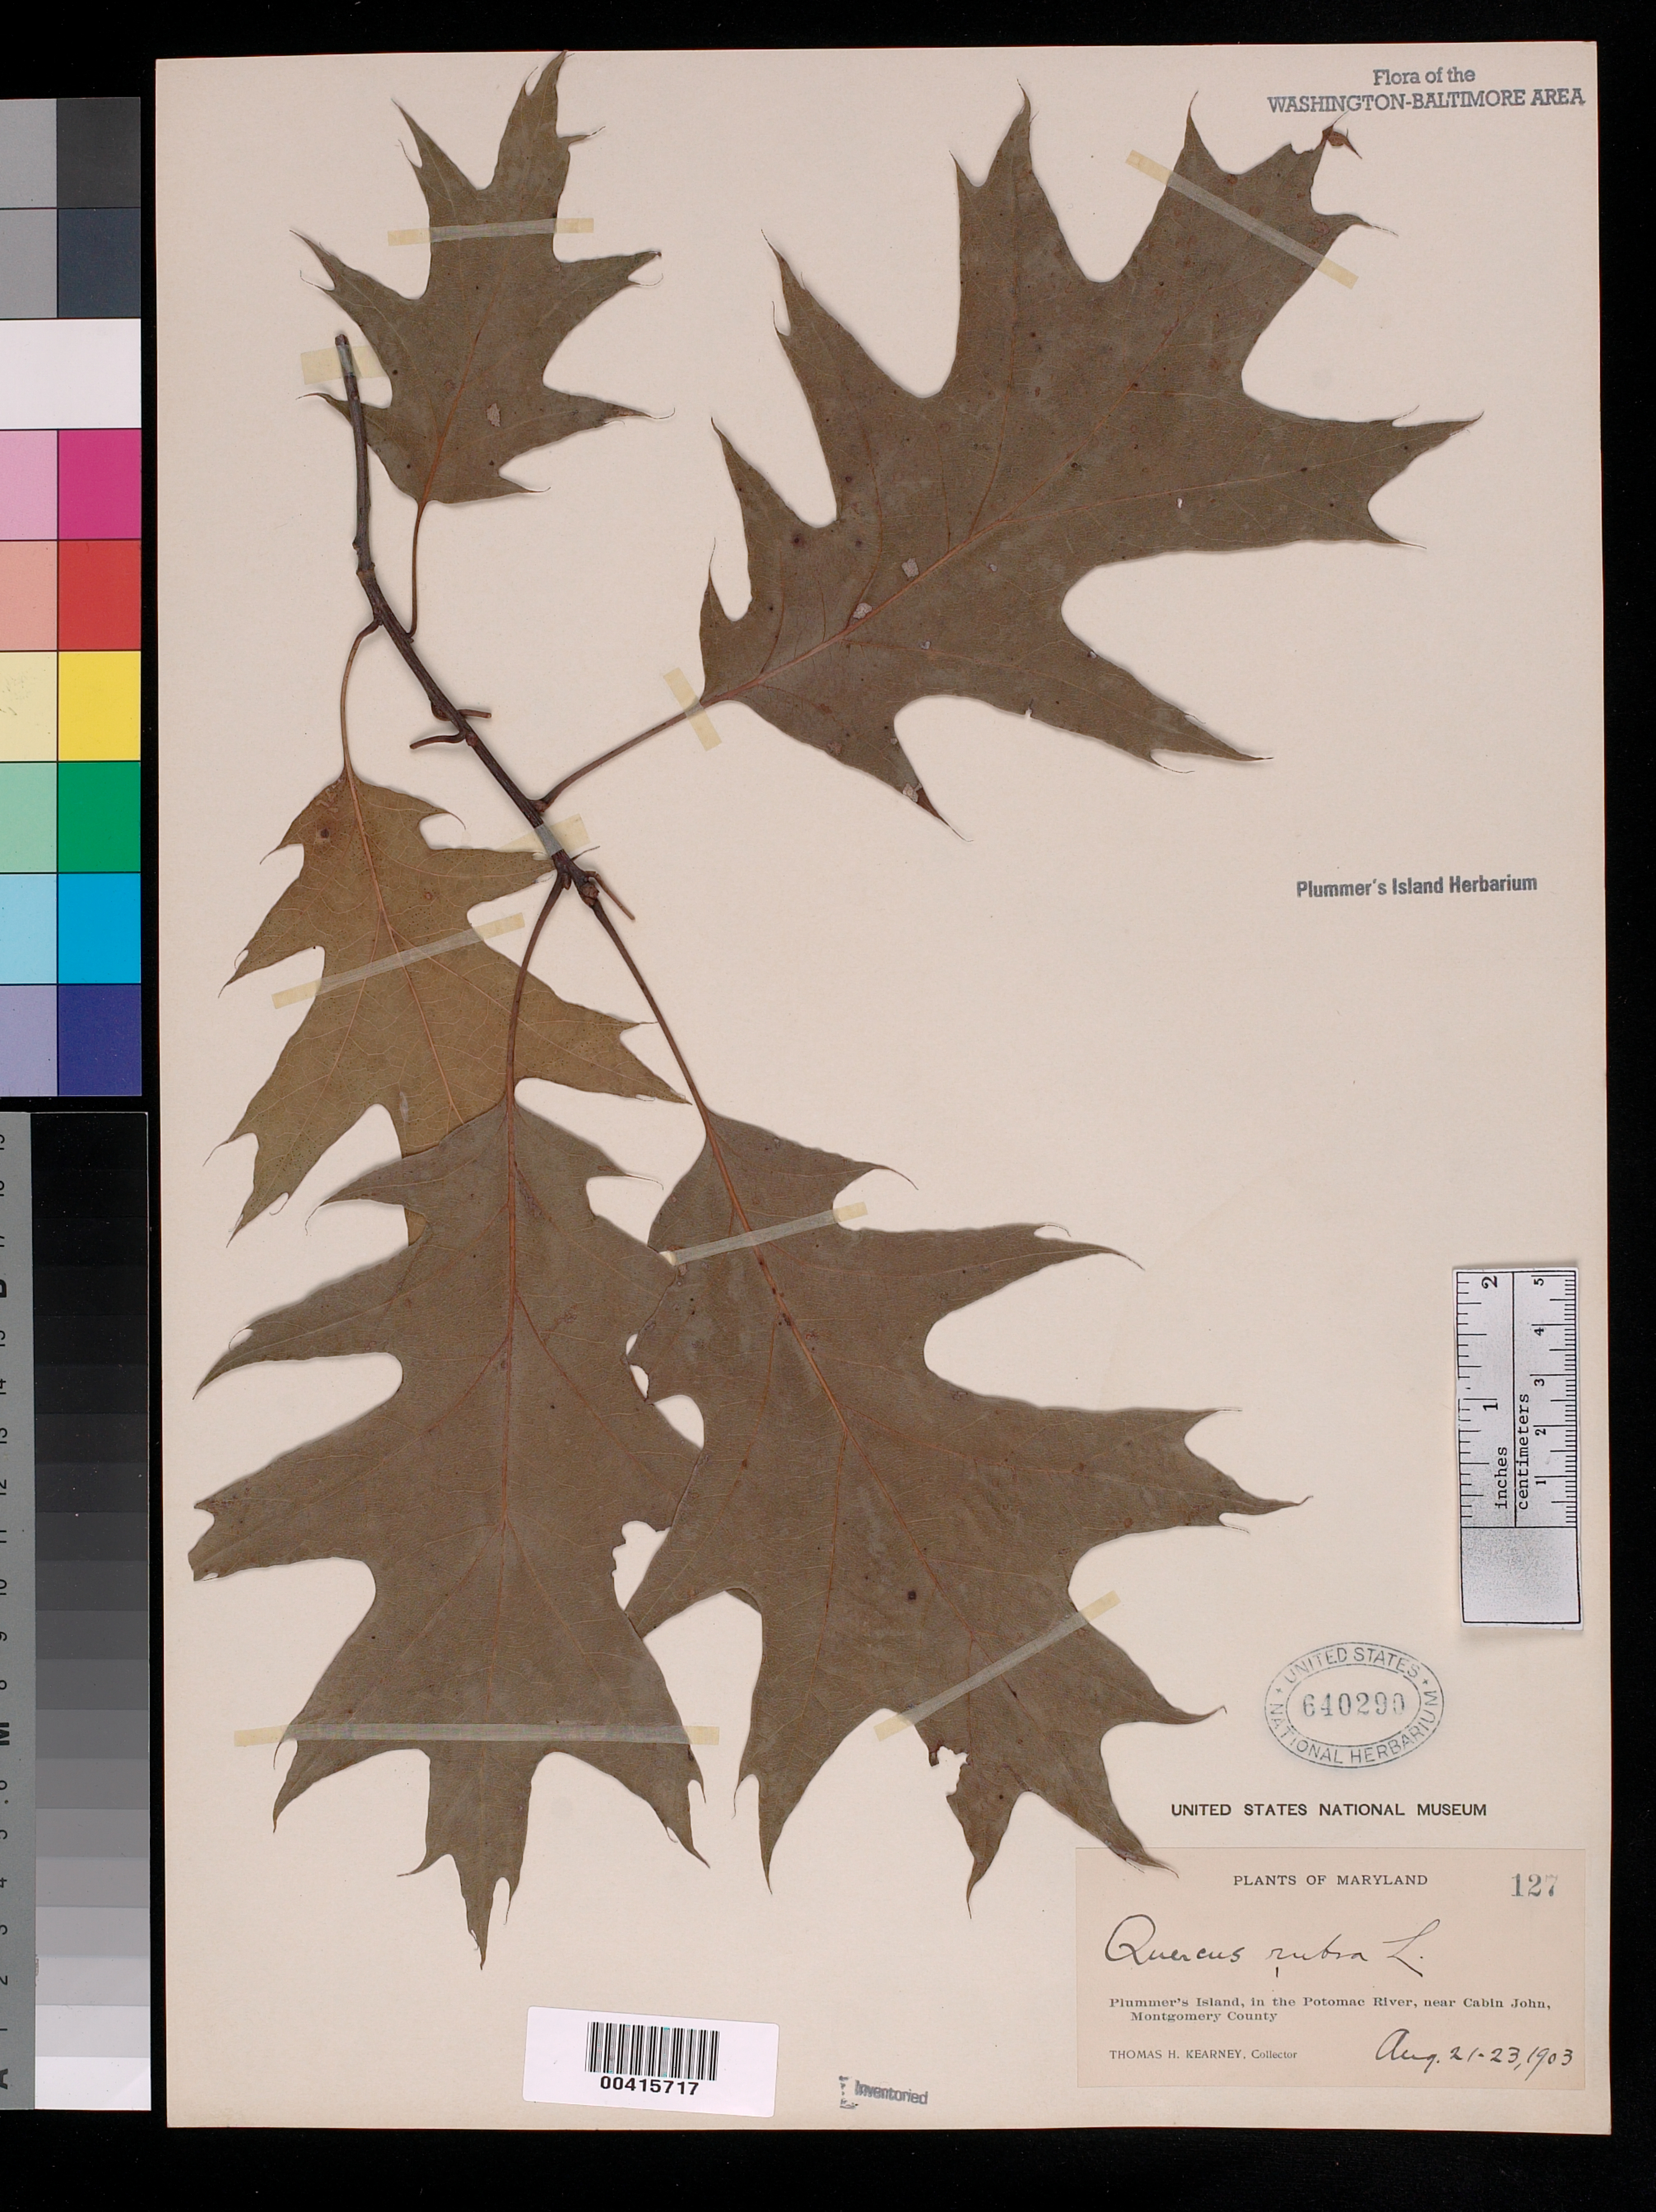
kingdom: Plantae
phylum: Tracheophyta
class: Magnoliopsida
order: Fagales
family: Fagaceae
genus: Quercus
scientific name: Quercus rubra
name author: L.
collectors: T. H. Kearney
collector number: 127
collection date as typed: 21 Aug 1903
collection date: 1903-08-21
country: United States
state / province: Maryland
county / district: Montgomery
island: Plummers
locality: Plummer's Island C. & O. Canal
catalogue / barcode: US 640290